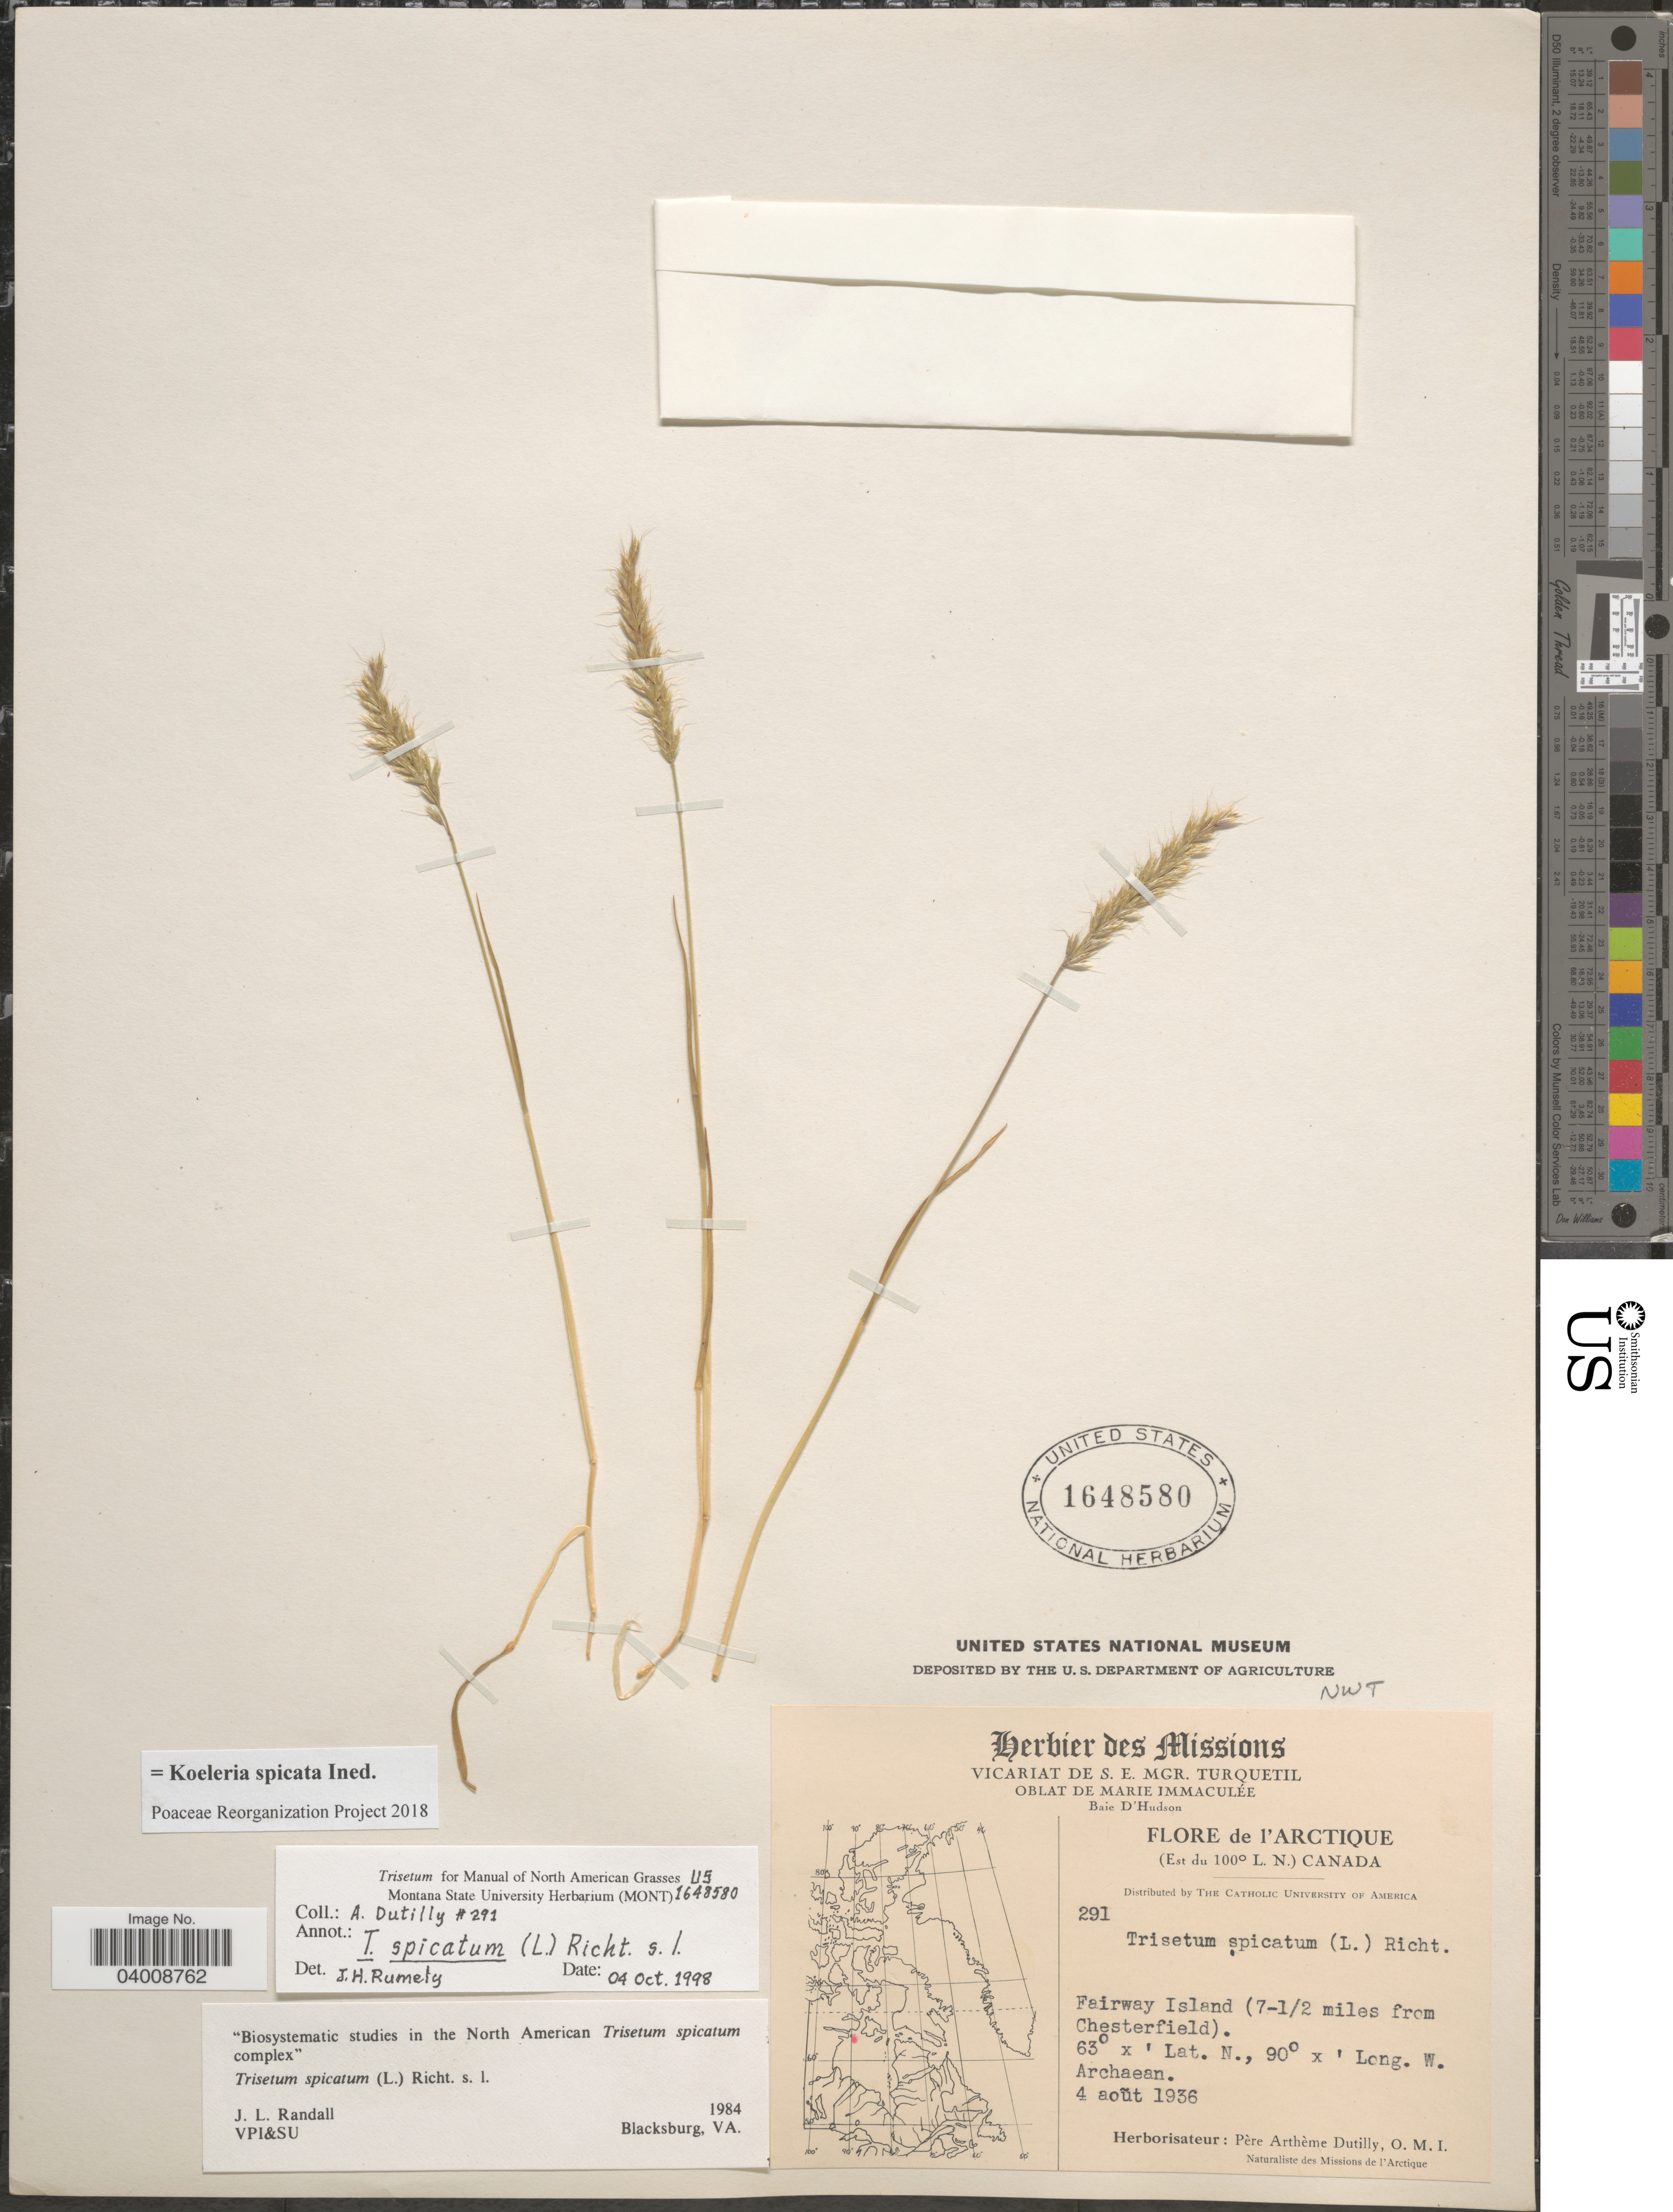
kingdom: Plantae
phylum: Tracheophyta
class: Liliopsida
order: Poales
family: Poaceae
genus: Koeleria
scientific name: Koeleria spicata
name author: (L.) Barberá et al.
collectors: ex Herb. Pêre Arthême Dutilly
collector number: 291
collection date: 1936-08-04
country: Canada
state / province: Northwest Territories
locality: L'Arctique. (Est du 100° L. N.). Fairway Island (7-1/2 miles from Chesterfield).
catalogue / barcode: US 1648580